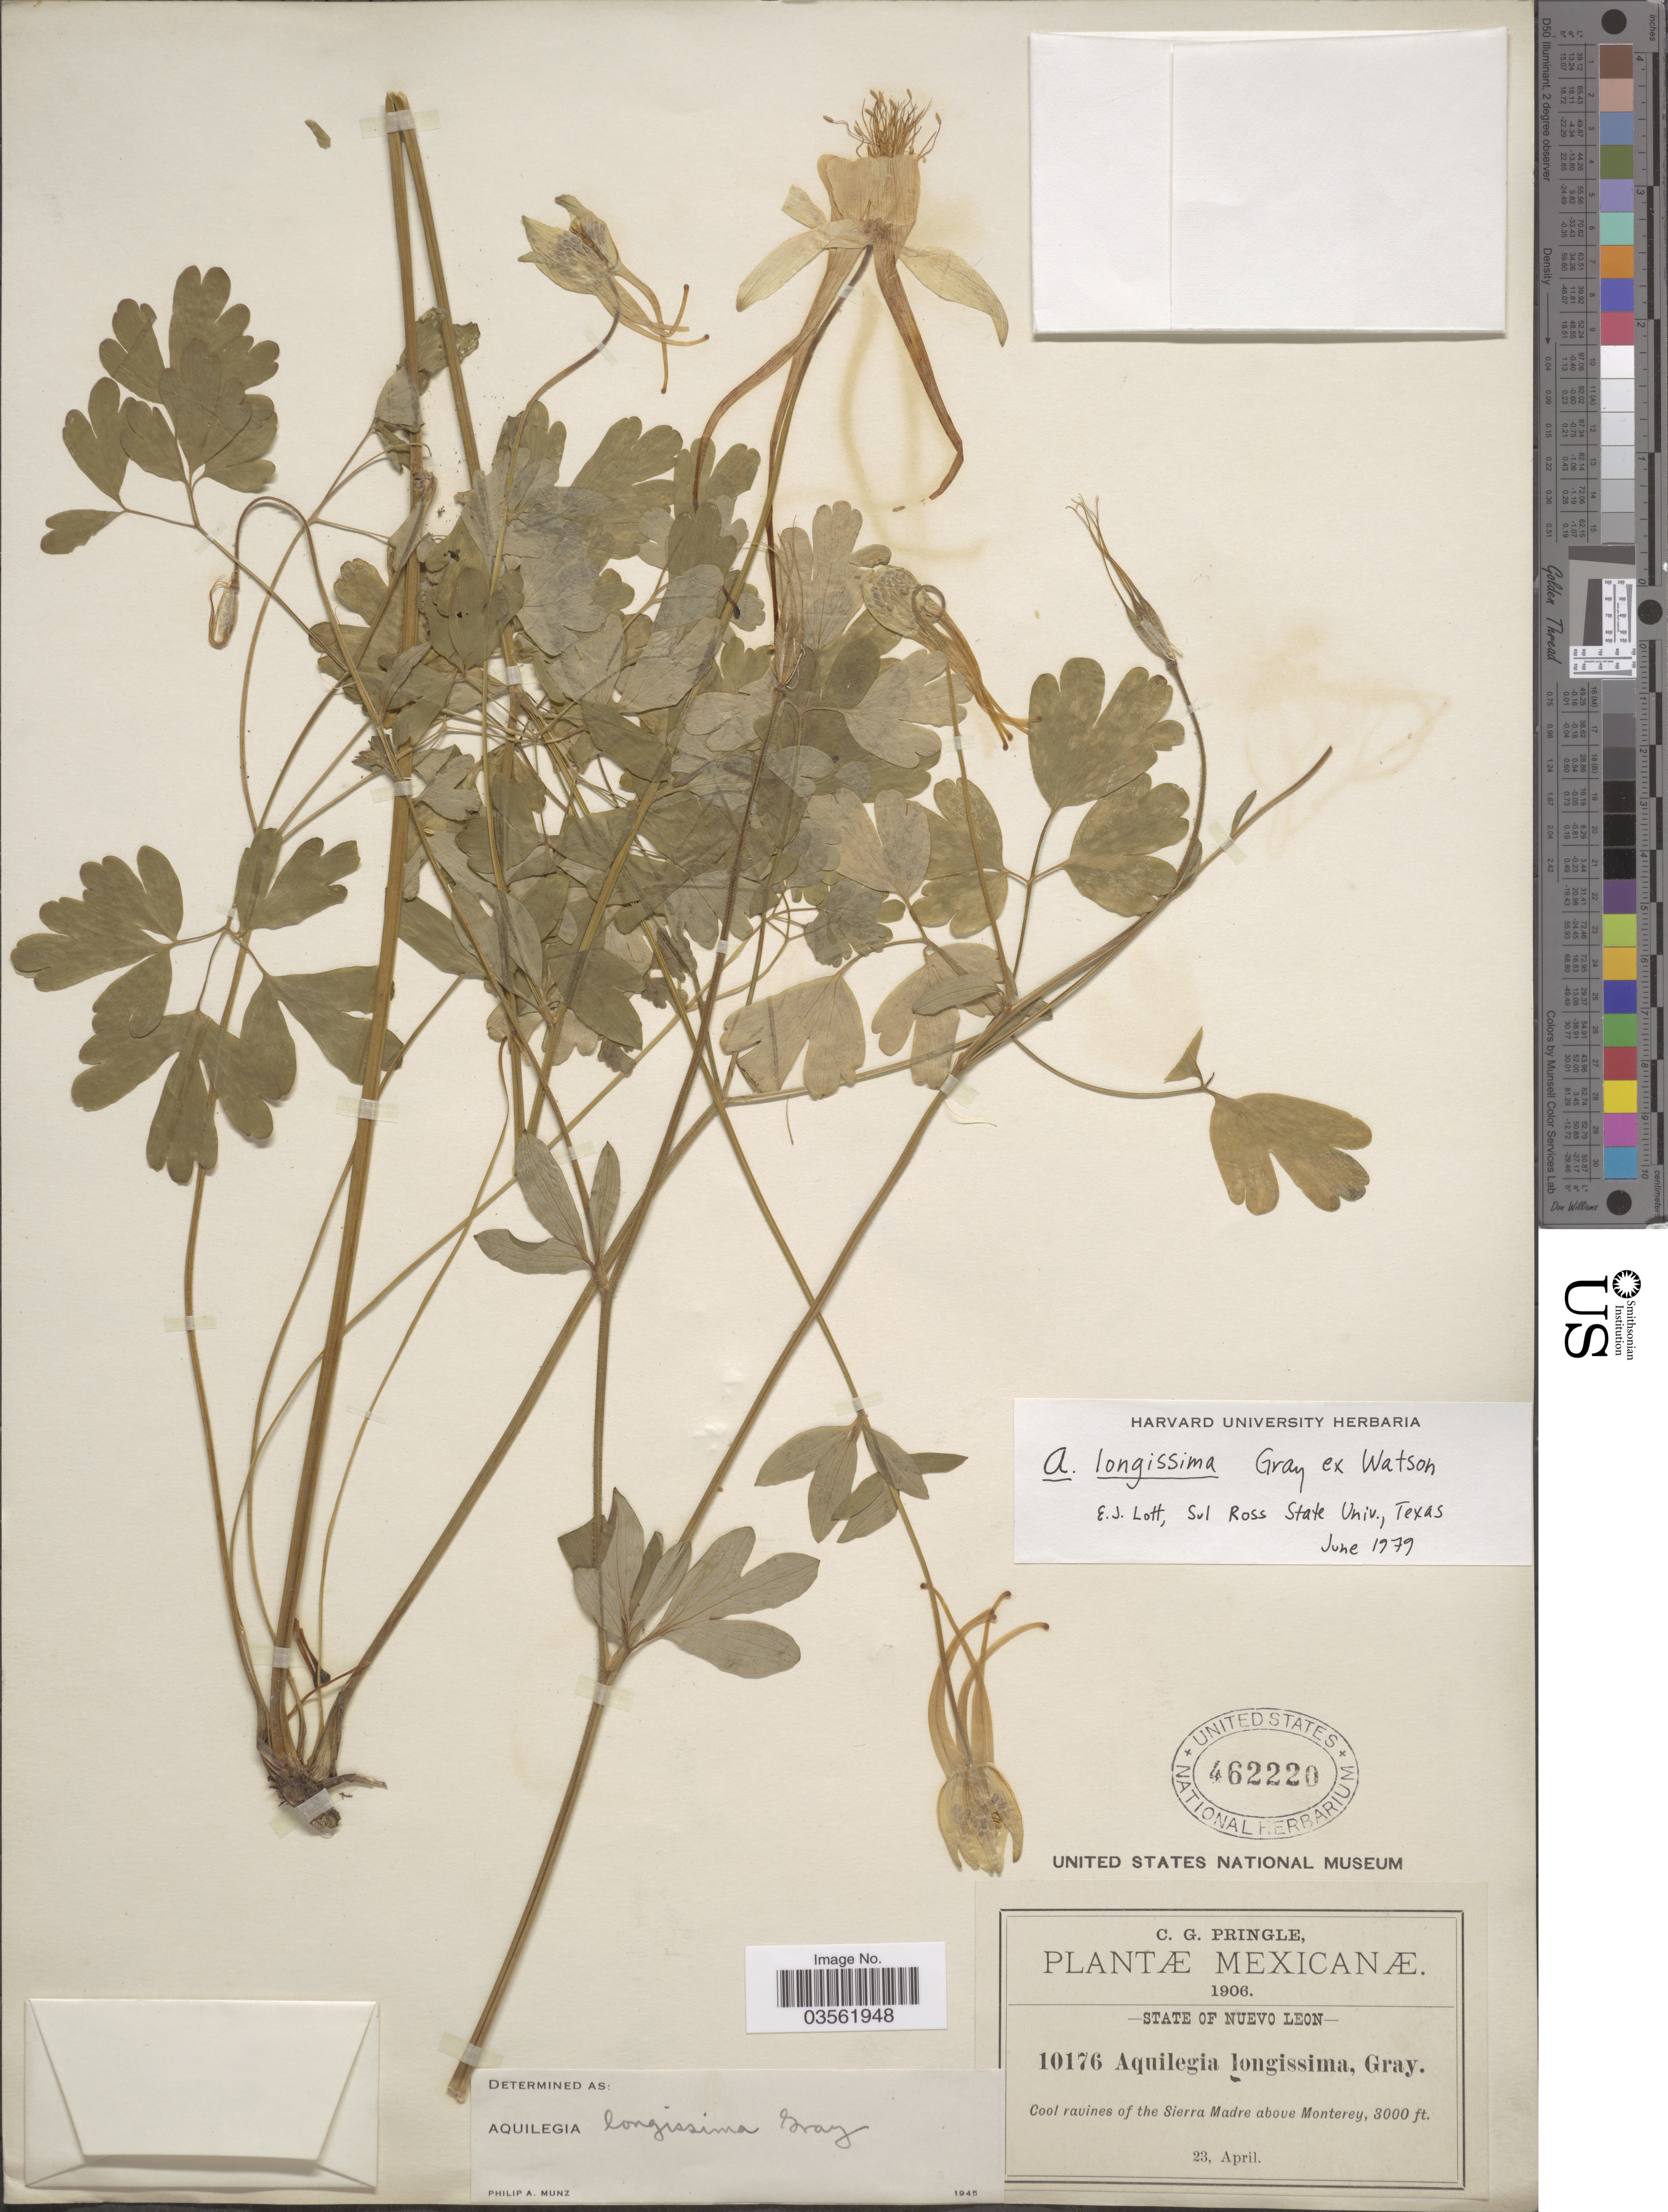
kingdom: Plantae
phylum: Tracheophyta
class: Magnoliopsida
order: Ranunculales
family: Ranunculaceae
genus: Aquilegia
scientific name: Aquilegia longissima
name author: A. Gray ex S. Watson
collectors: C. G. Pringle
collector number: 10176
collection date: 1906-04-23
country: Mexico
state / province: Nuevo León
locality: Cool ravines of the Sierra Madre above Monterey.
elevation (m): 914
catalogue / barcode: US 462220